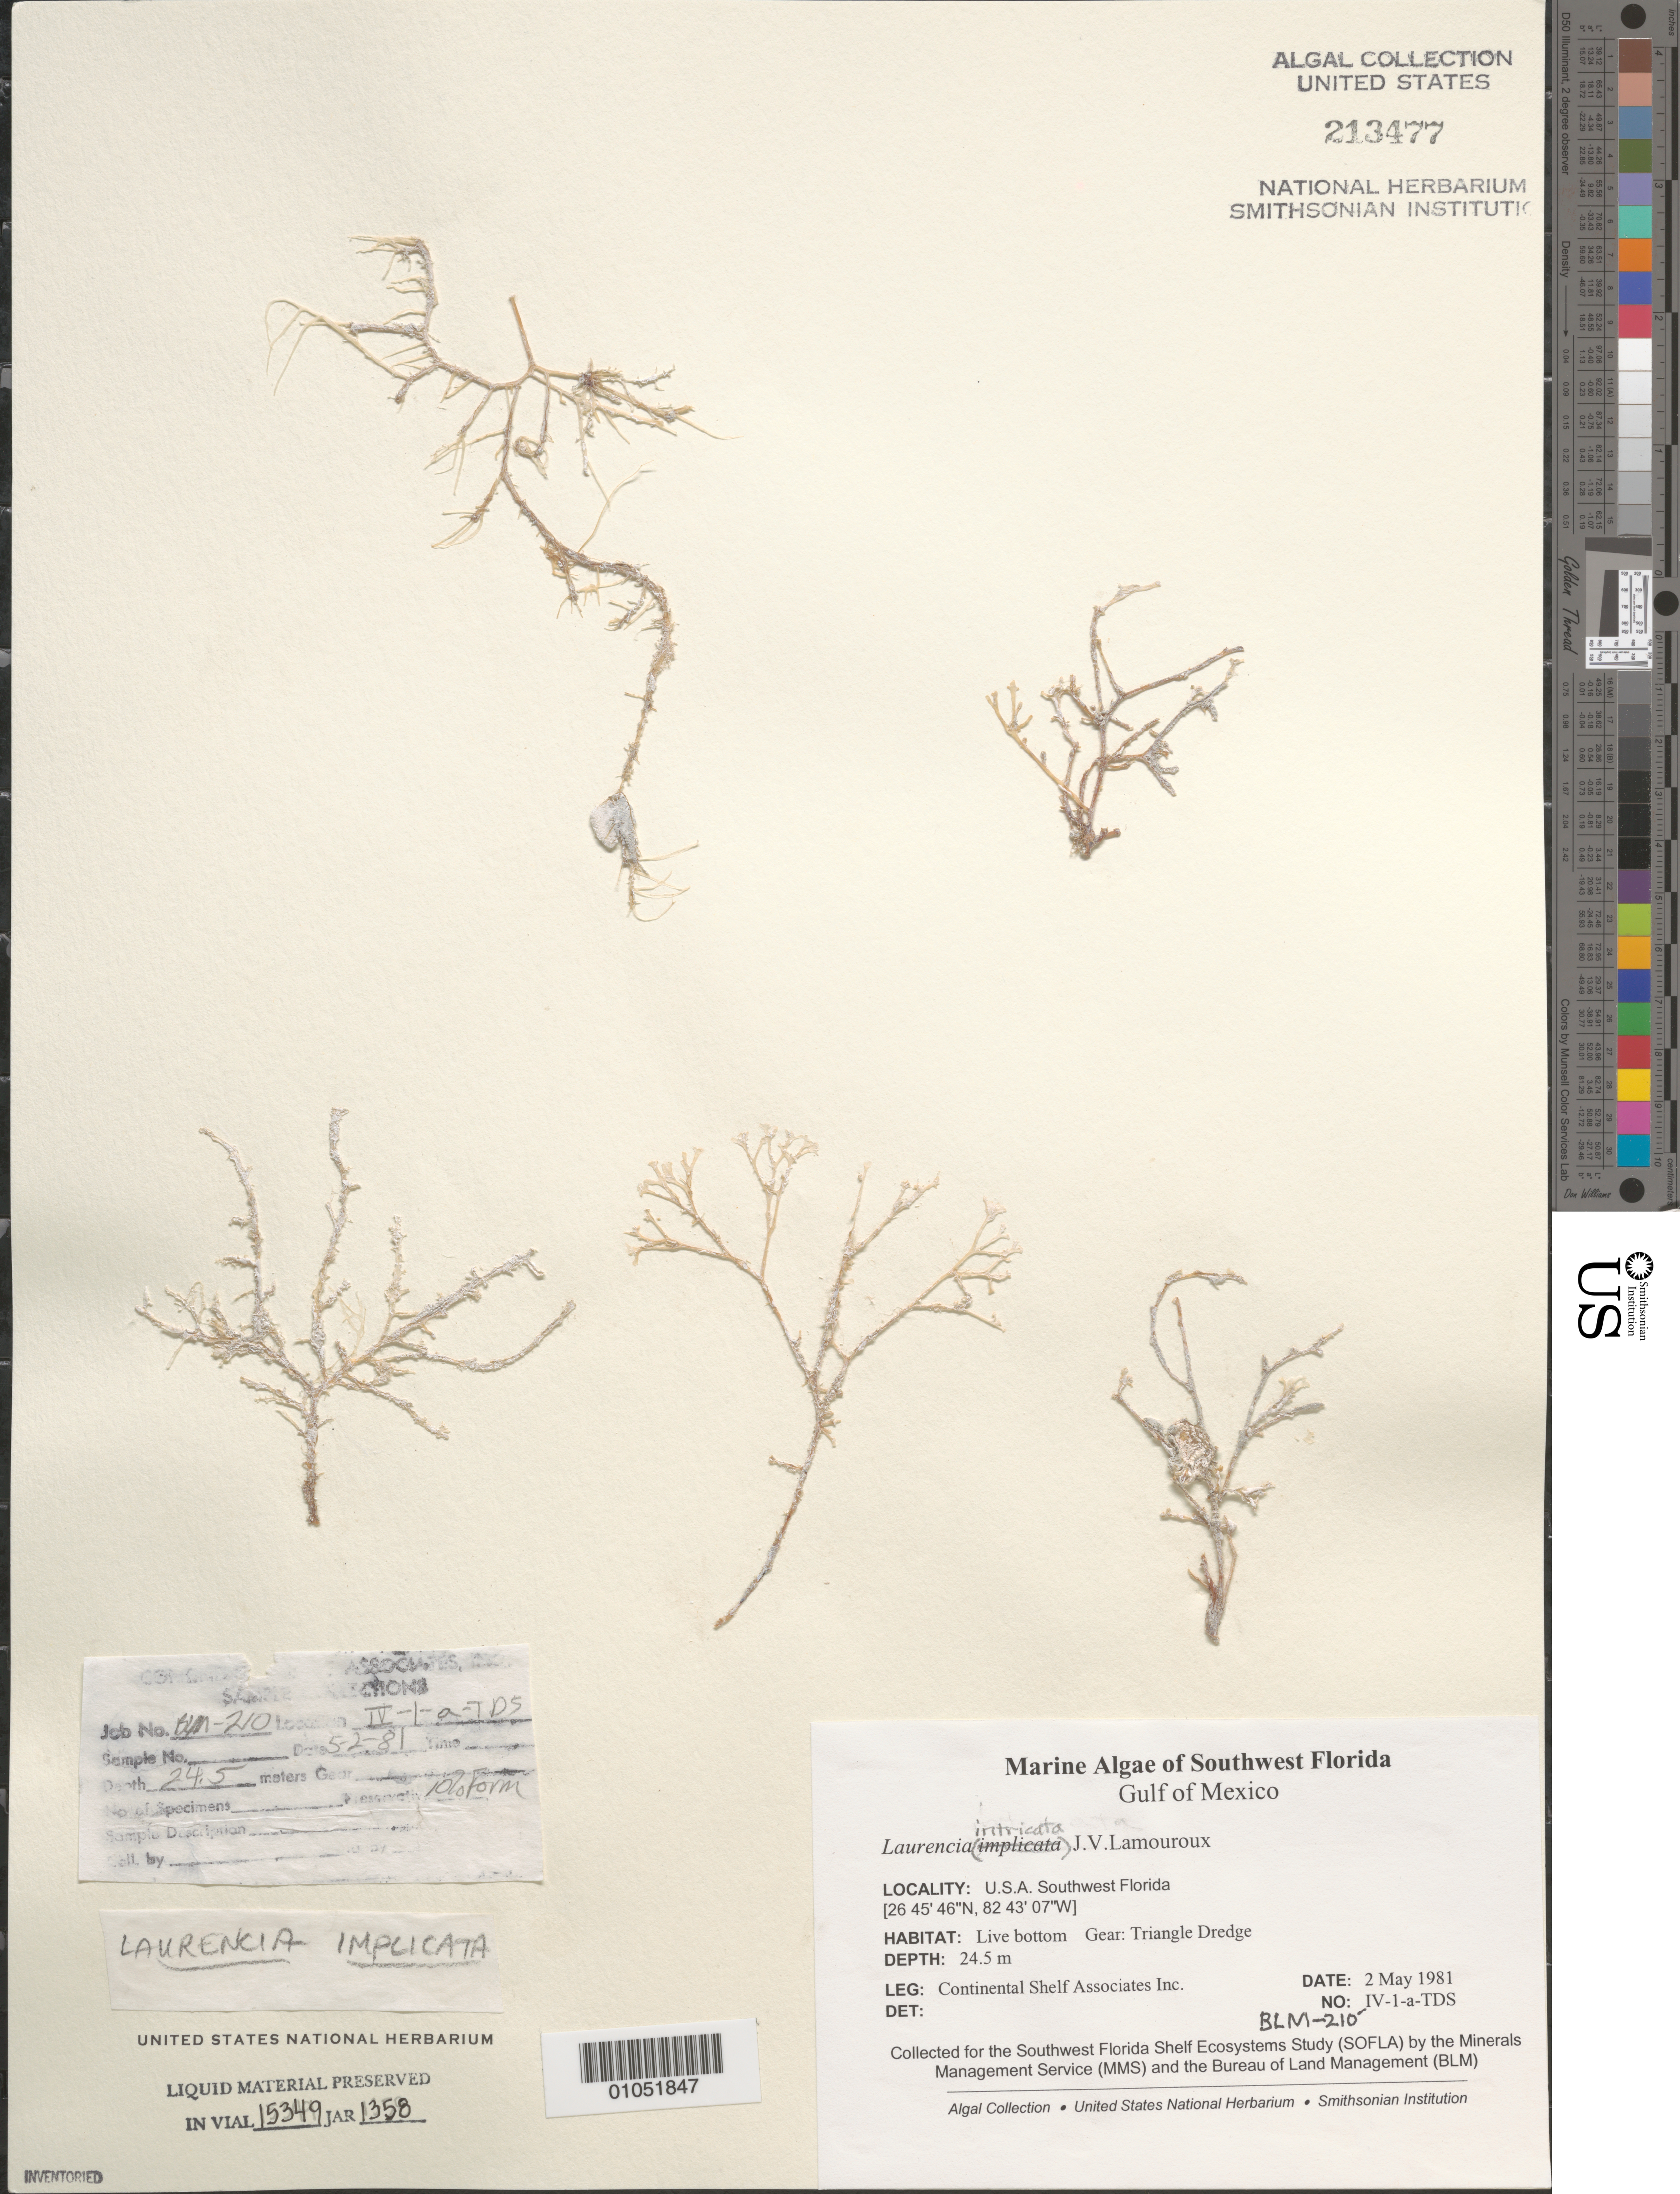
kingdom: Plantae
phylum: Rhodophyta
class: Florideophyceae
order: Ceramiales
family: Rhodomelaceae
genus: Laurencia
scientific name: Laurencia intricata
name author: J.V.Lamouroux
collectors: Continental Shelf Associates for the MMS/BLM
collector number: BLM-210-IV-1-A-TDS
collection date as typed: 02 May 1981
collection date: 1981-05-02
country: United States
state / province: Florida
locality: Gulf of Mexico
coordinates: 26 45'46"N, 82 43'07"W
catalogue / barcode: US 213477